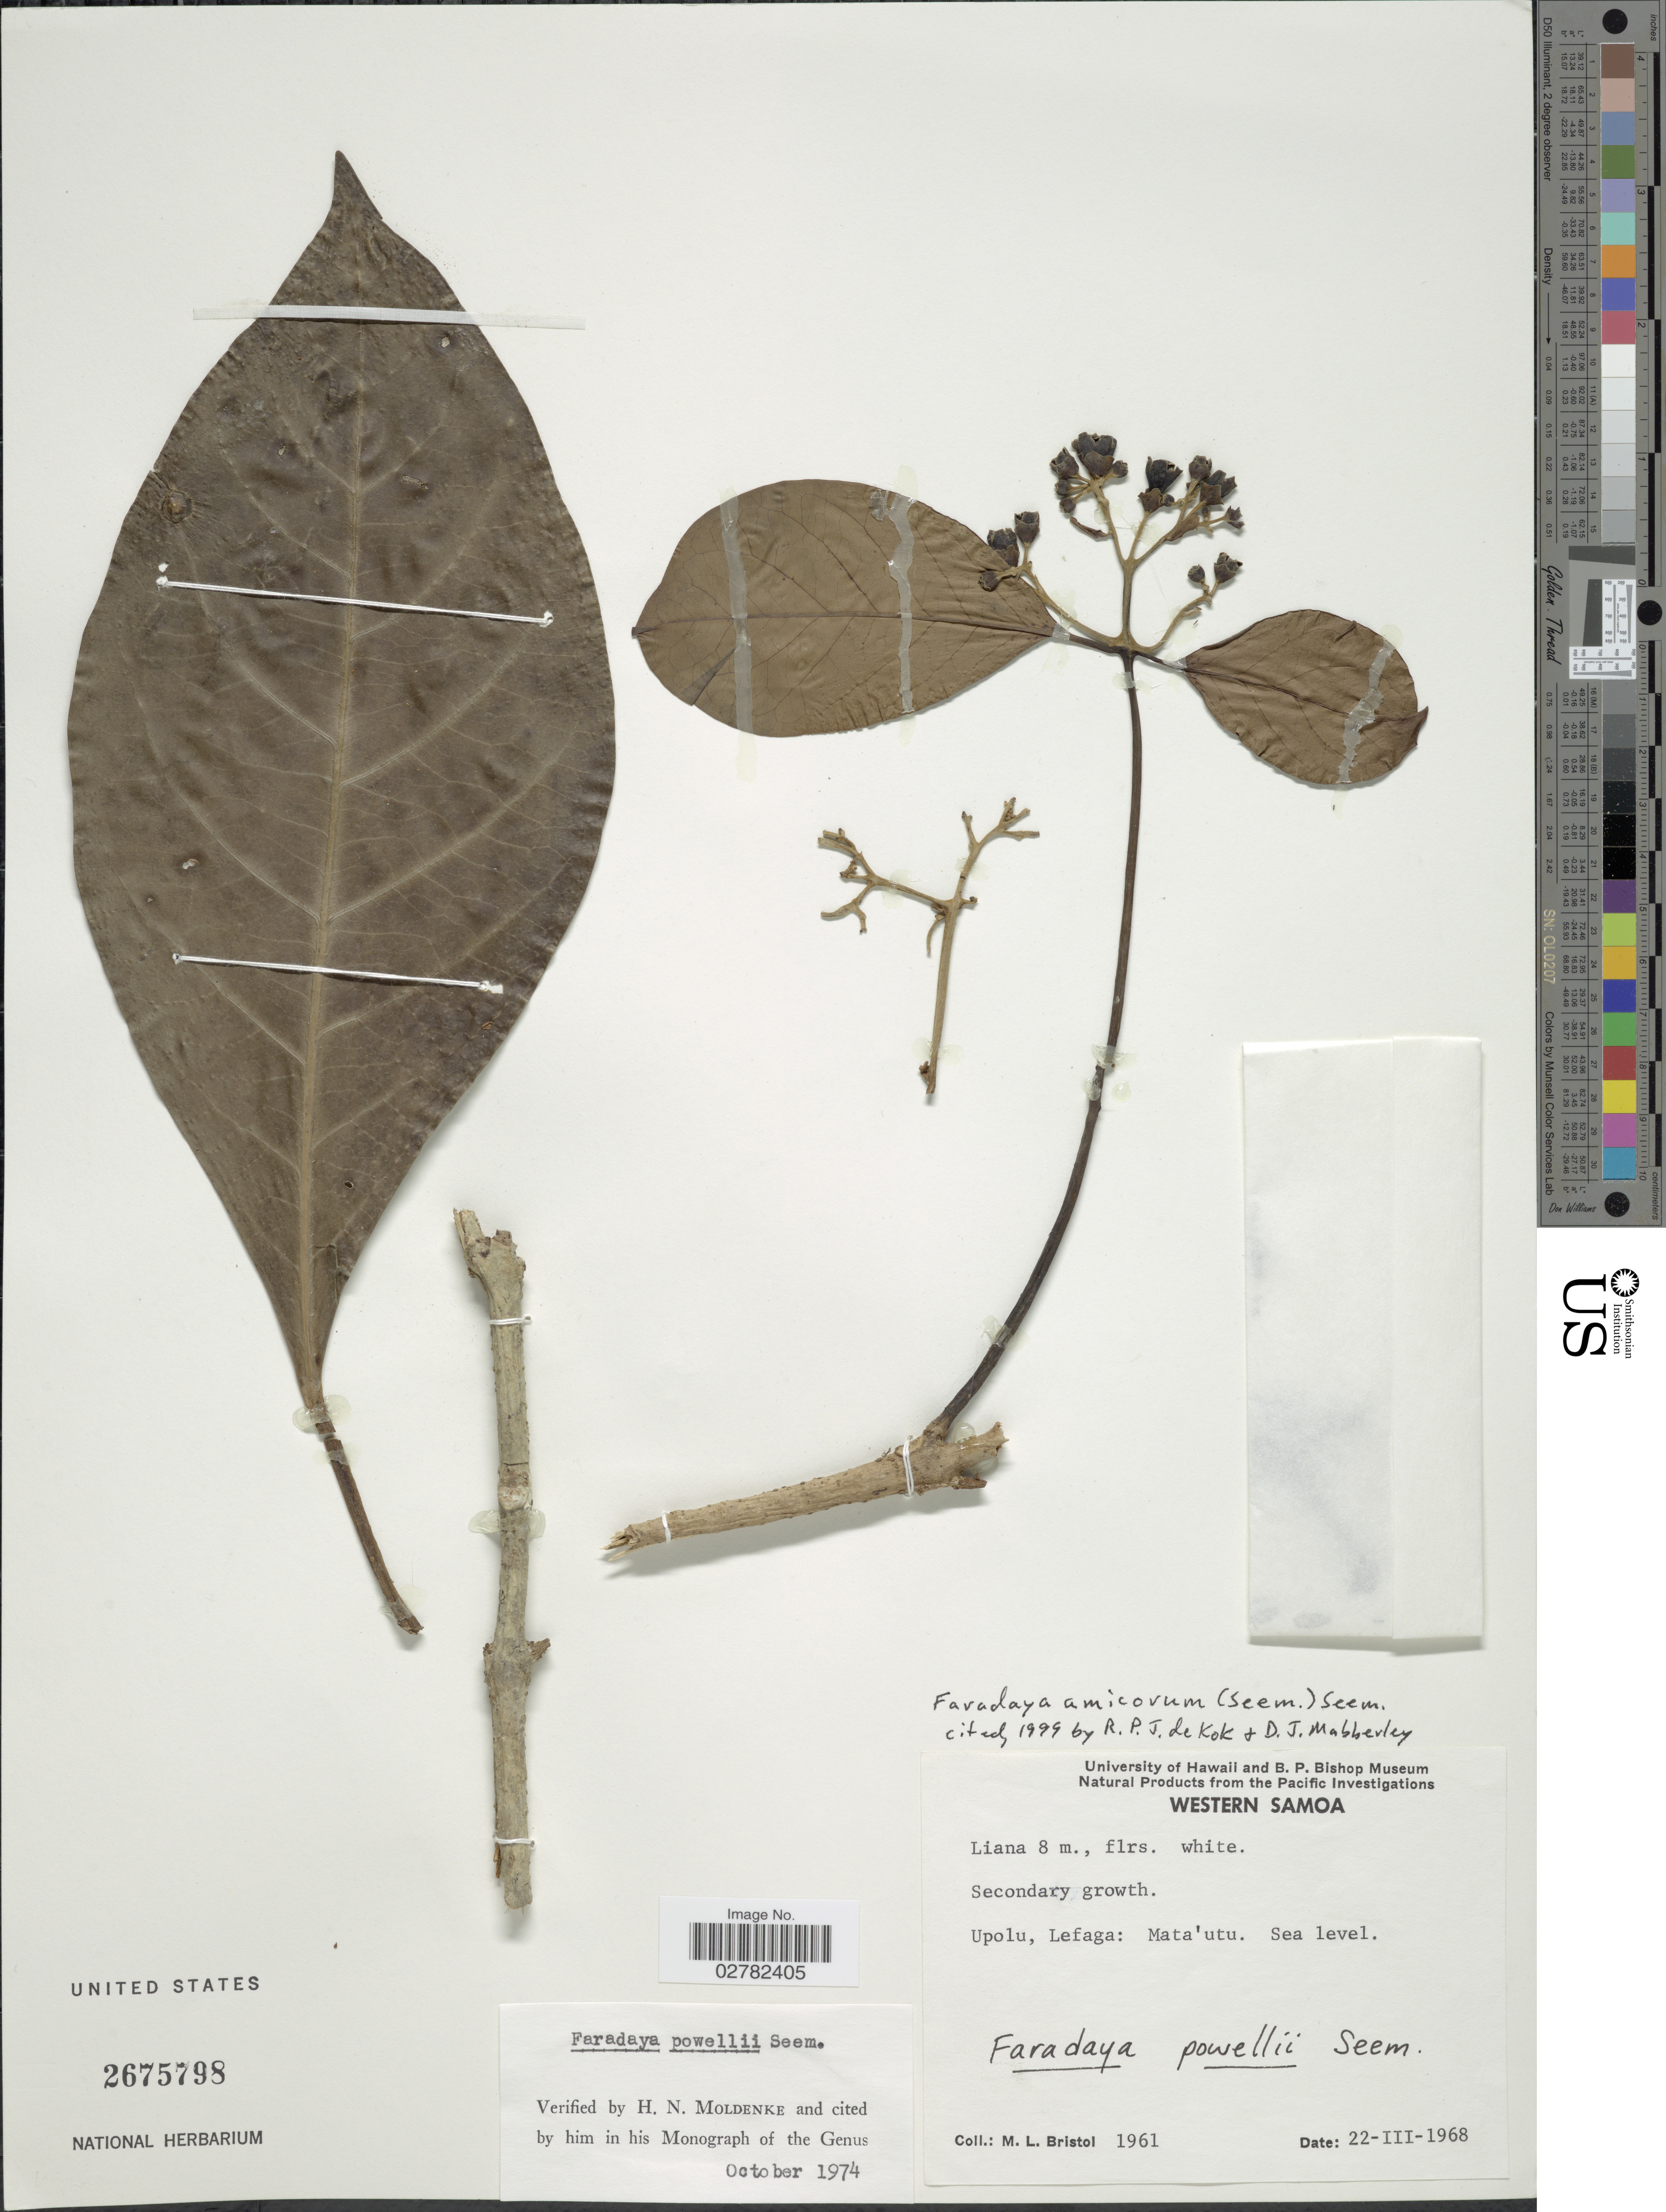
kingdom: Plantae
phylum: Tracheophyta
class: Magnoliopsida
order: Lamiales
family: Lamiaceae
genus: Faradaya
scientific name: Faradaya amicorum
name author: (Seem.) Seem.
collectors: M. L. Bristol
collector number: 1961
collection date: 1968-03-22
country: Samoa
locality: Upolu, Lefaga: Mata'utu.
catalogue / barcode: US 2675798